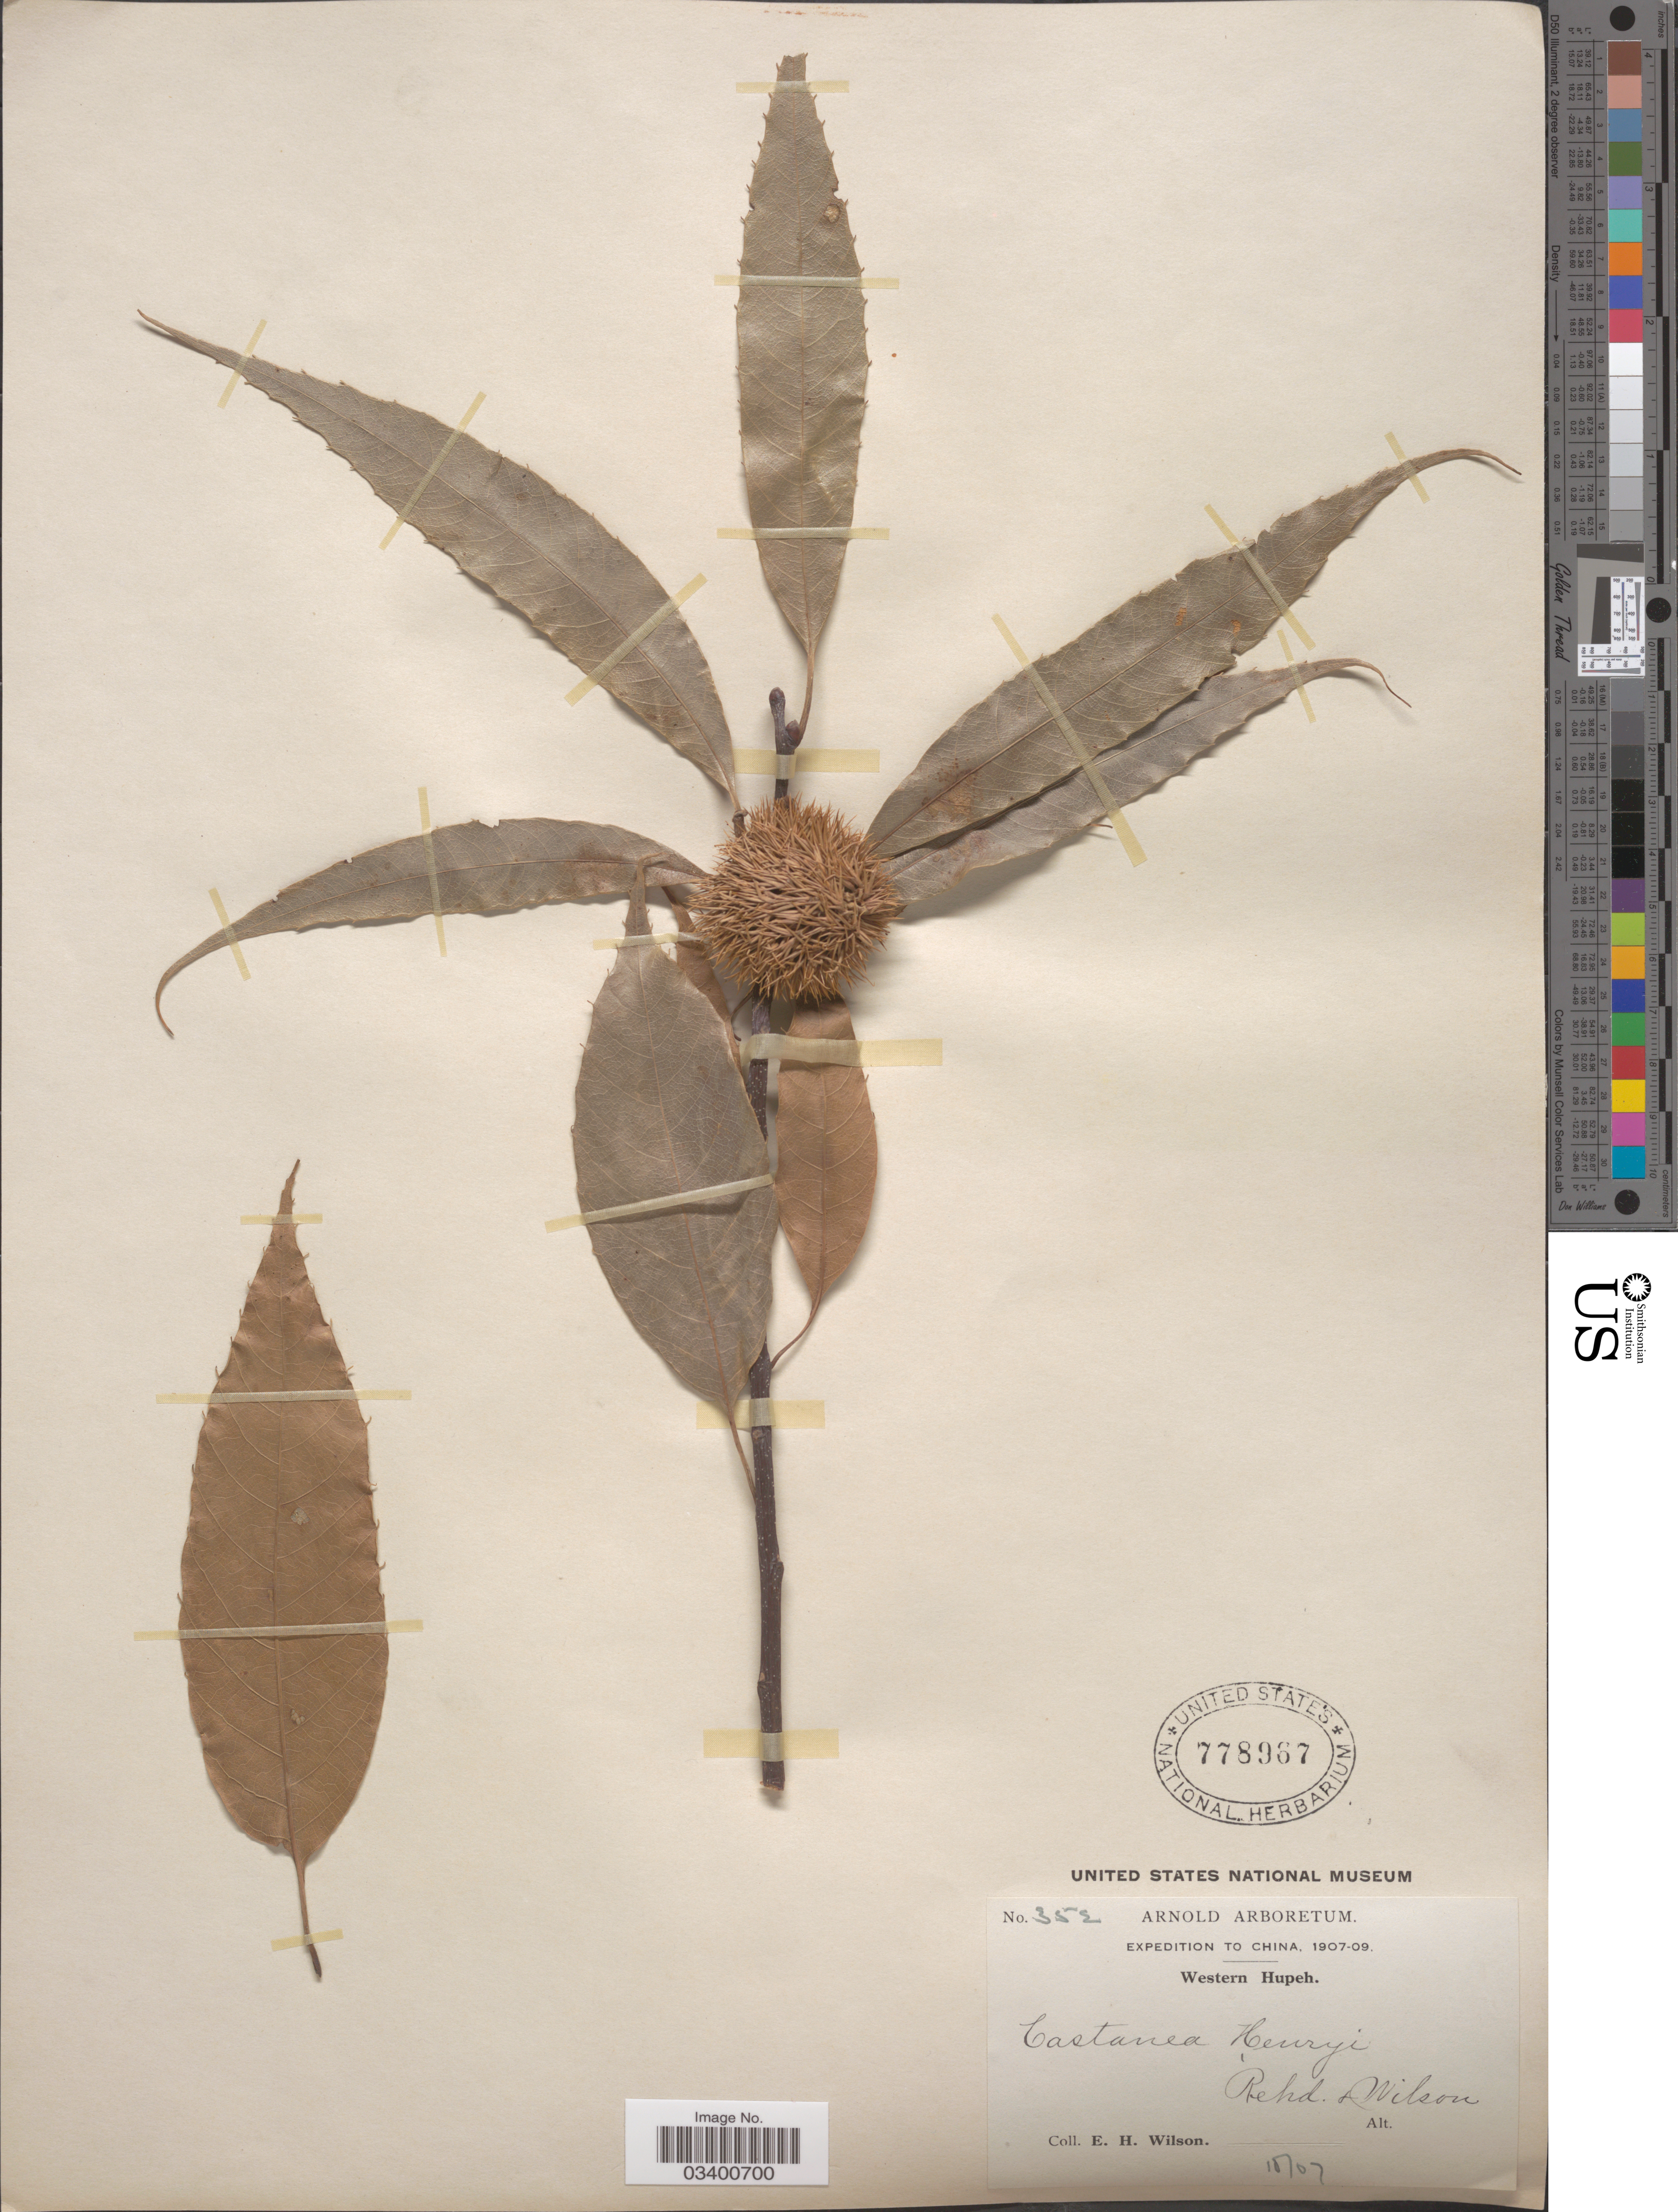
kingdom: Plantae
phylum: Tracheophyta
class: Magnoliopsida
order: Fagales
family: Fagaceae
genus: Castanea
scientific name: Castanea henryi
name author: (Skan) Rehder & E.H. Wilson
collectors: E. Wilson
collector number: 352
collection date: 1907-10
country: China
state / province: Hubei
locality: Western Hupeh.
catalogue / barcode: US 778967